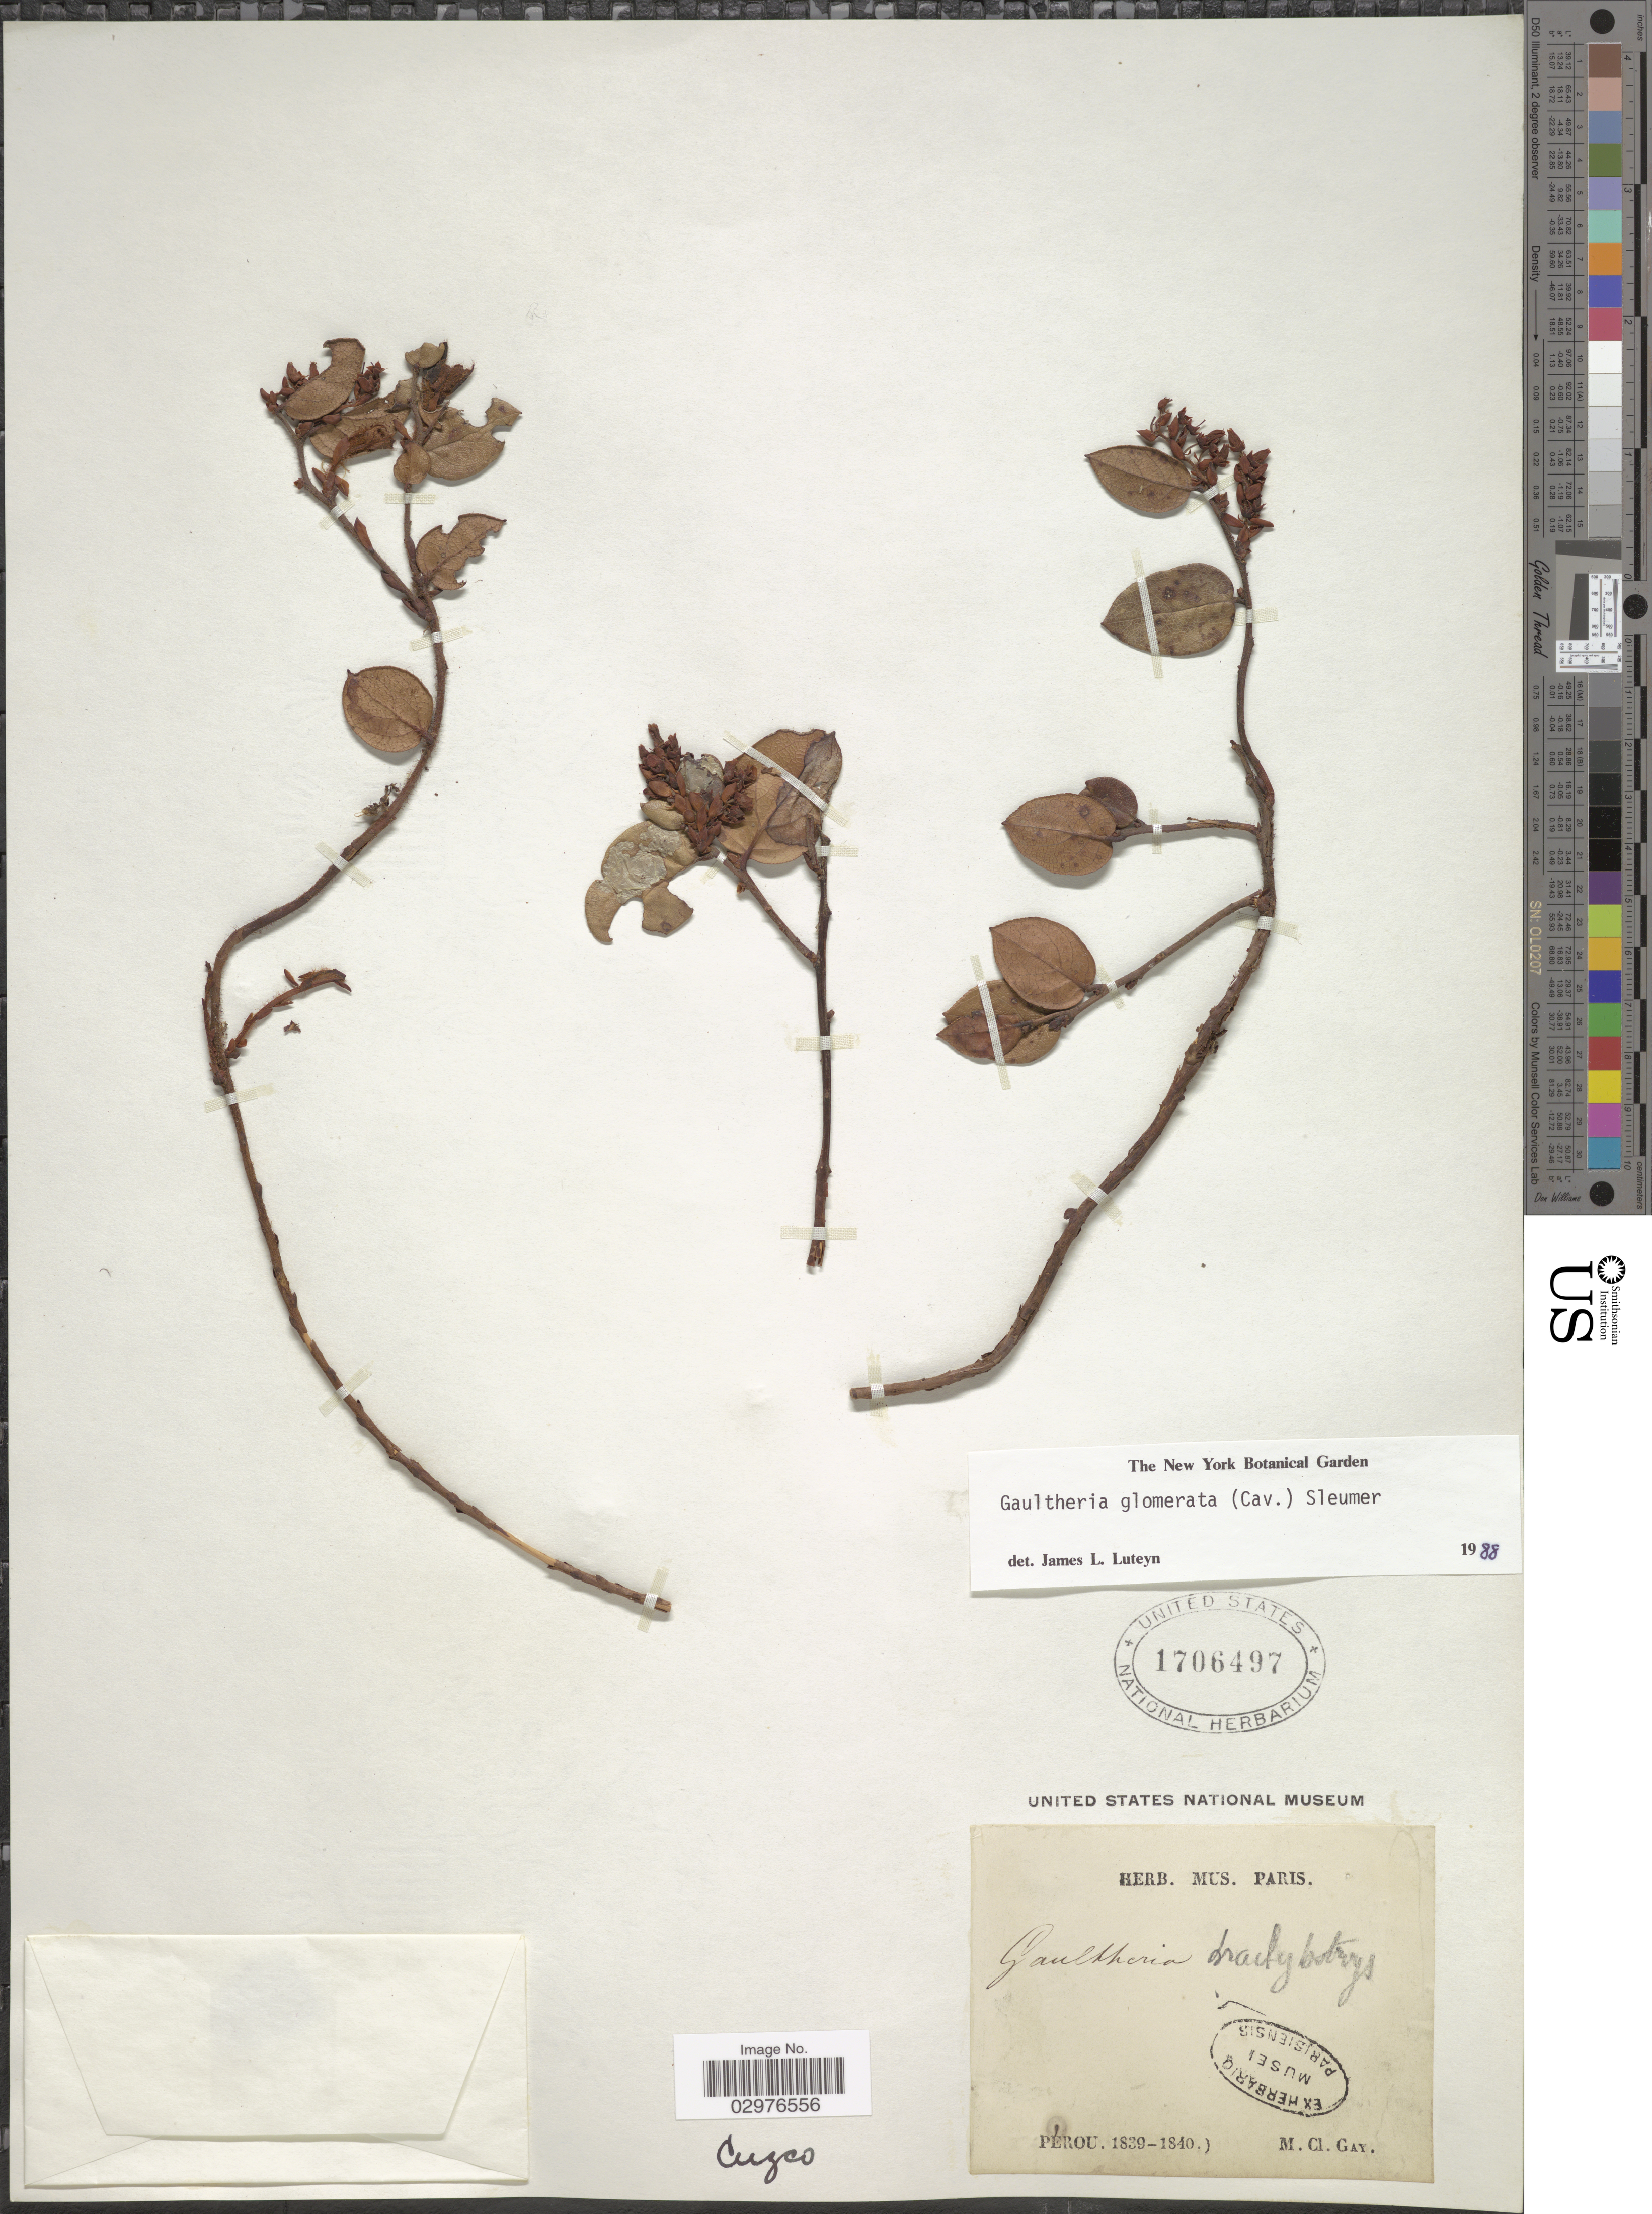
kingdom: Plantae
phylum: Tracheophyta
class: Magnoliopsida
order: Ericales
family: Ericaceae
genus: Gaultheria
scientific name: Gaultheria glomerata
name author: (Cav.) Sleumer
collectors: M. Gay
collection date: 1839/1840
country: Peru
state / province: Cusco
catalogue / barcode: US 1706497